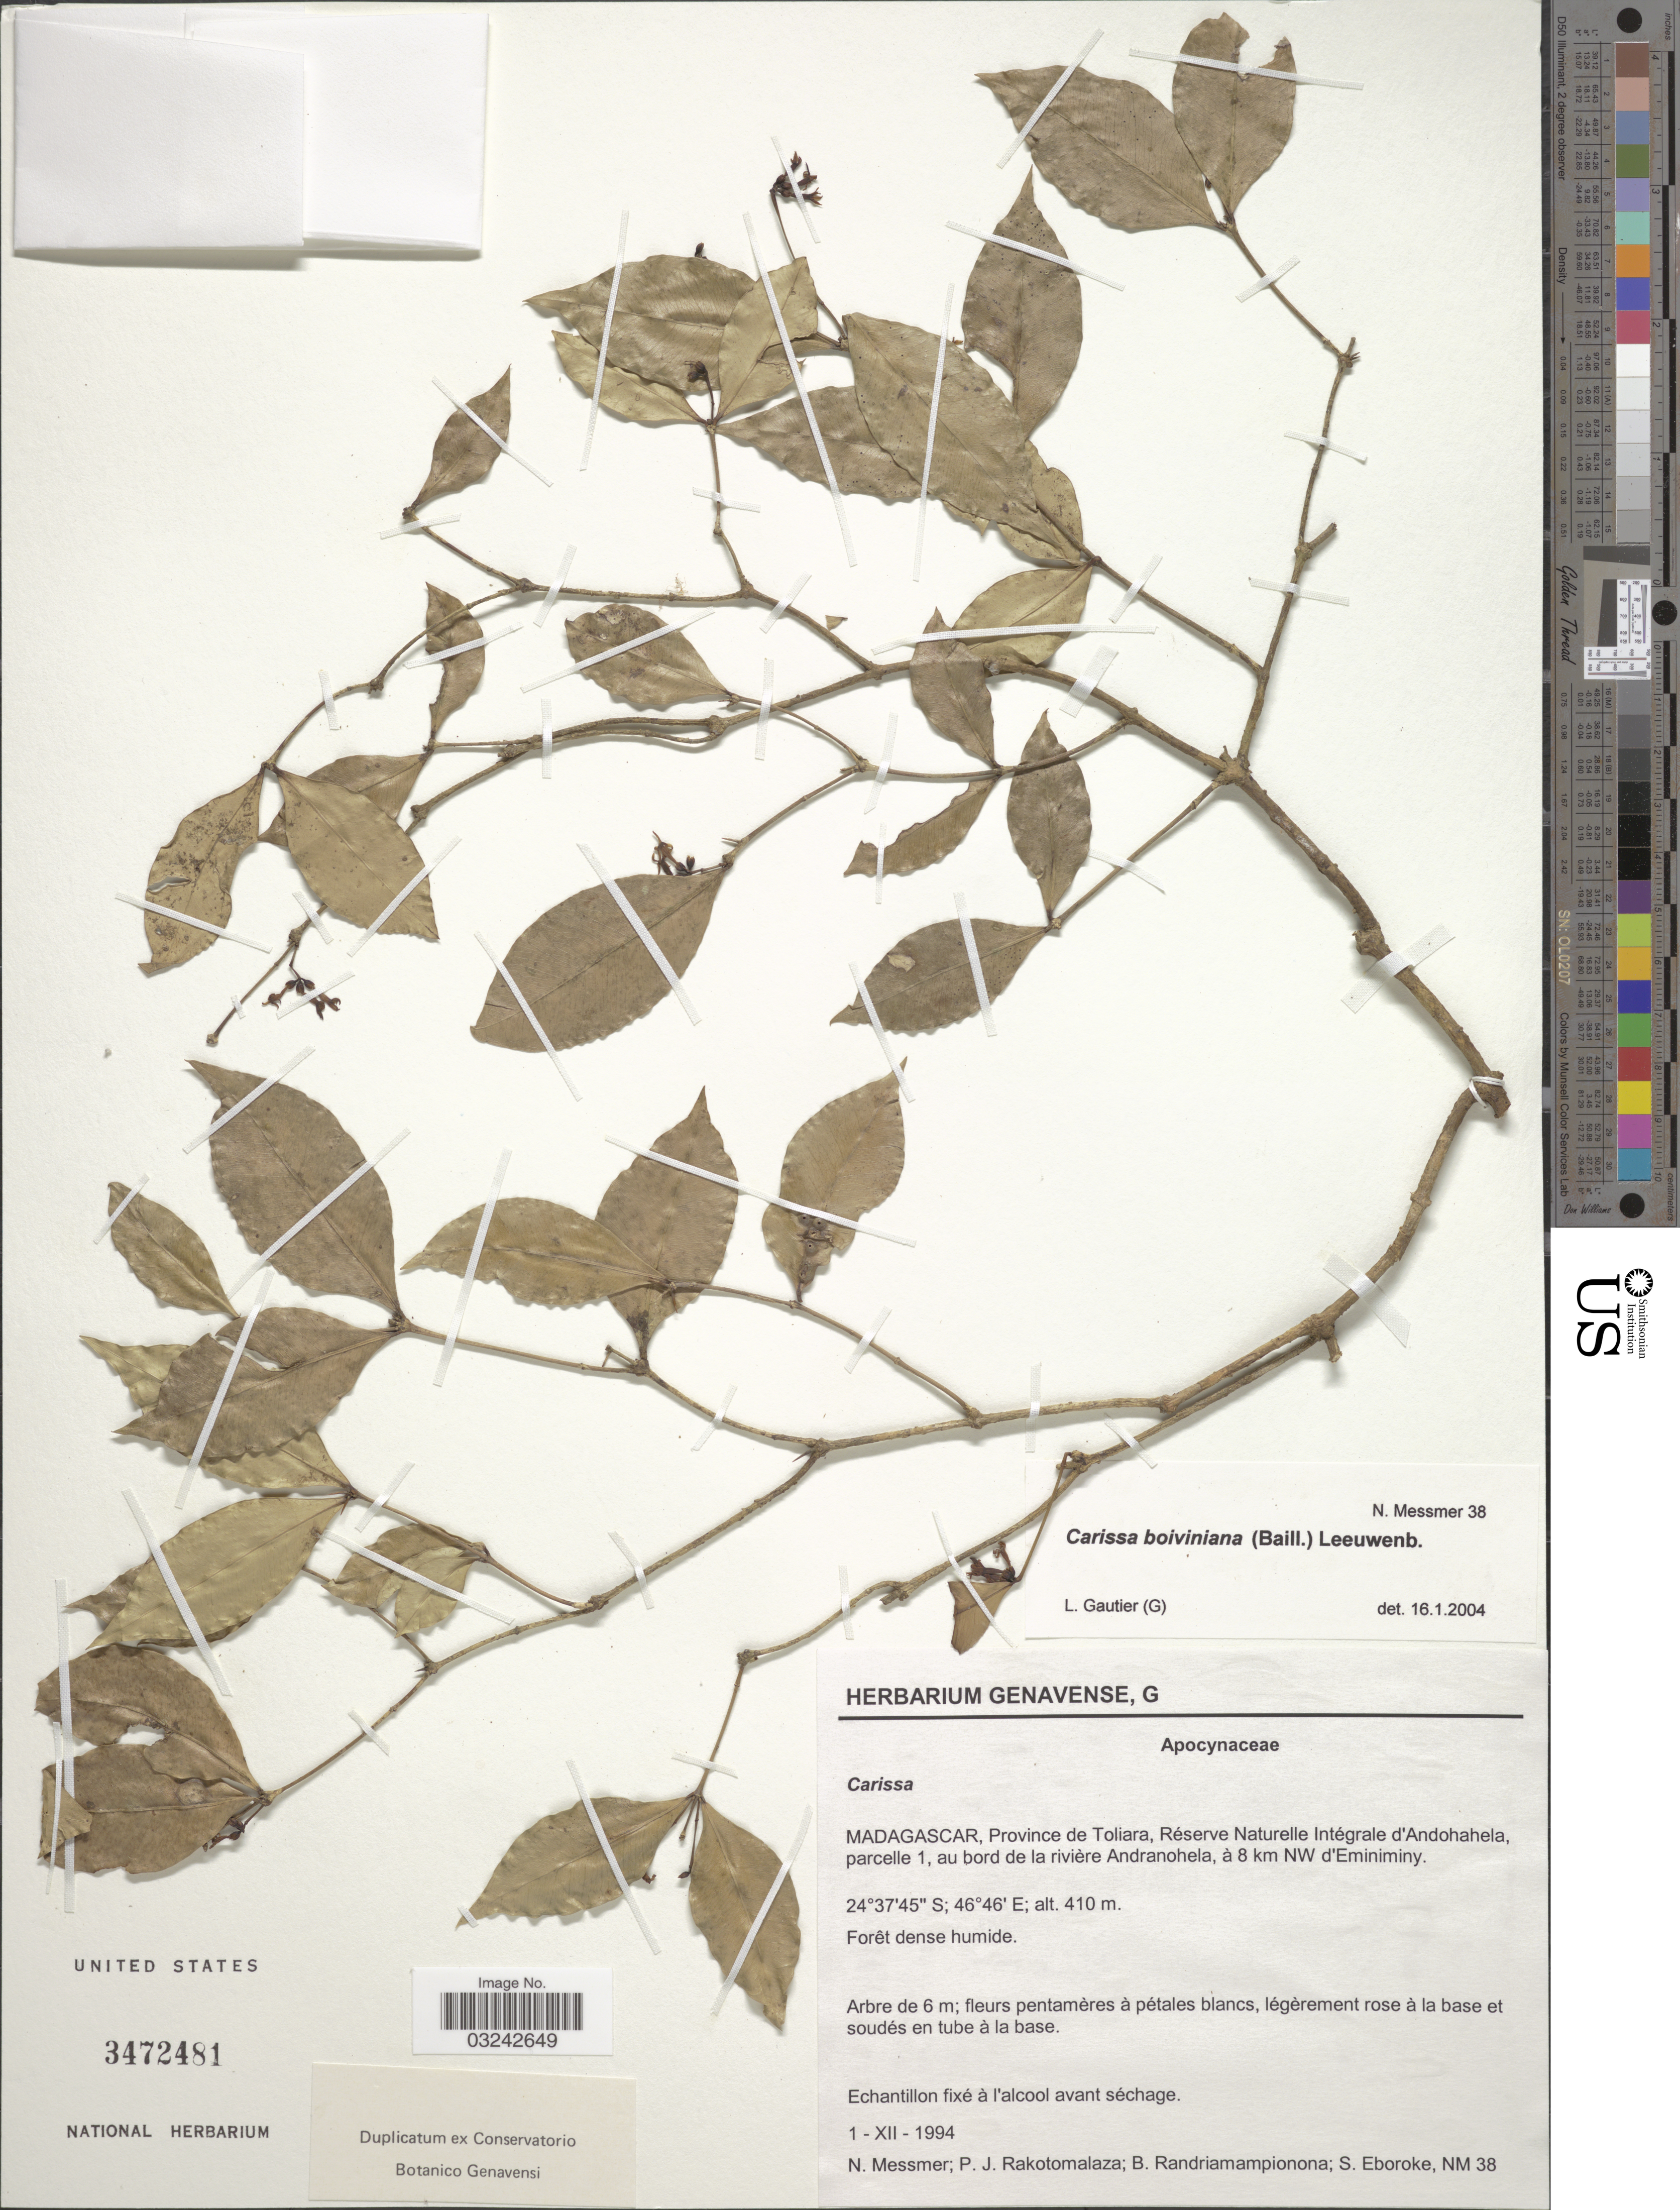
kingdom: Plantae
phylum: Tracheophyta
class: Magnoliopsida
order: Gentianales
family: Apocynaceae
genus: Carissa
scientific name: Carissa boiviniana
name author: (Baill.) Leeuwenb.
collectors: N. Messmer, P. J. Rakotomalaza, B. Randriamampionona & S. Eboroke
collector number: NM 38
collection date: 1994-12-01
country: Madagascar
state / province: Anosy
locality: Réserve Naturelle Intégrale d'Andohahela, parcelle 1, au bord de la rivière Andranohela, à 8 km NW d'Eminiminy.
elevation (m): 410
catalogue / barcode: US 3472481